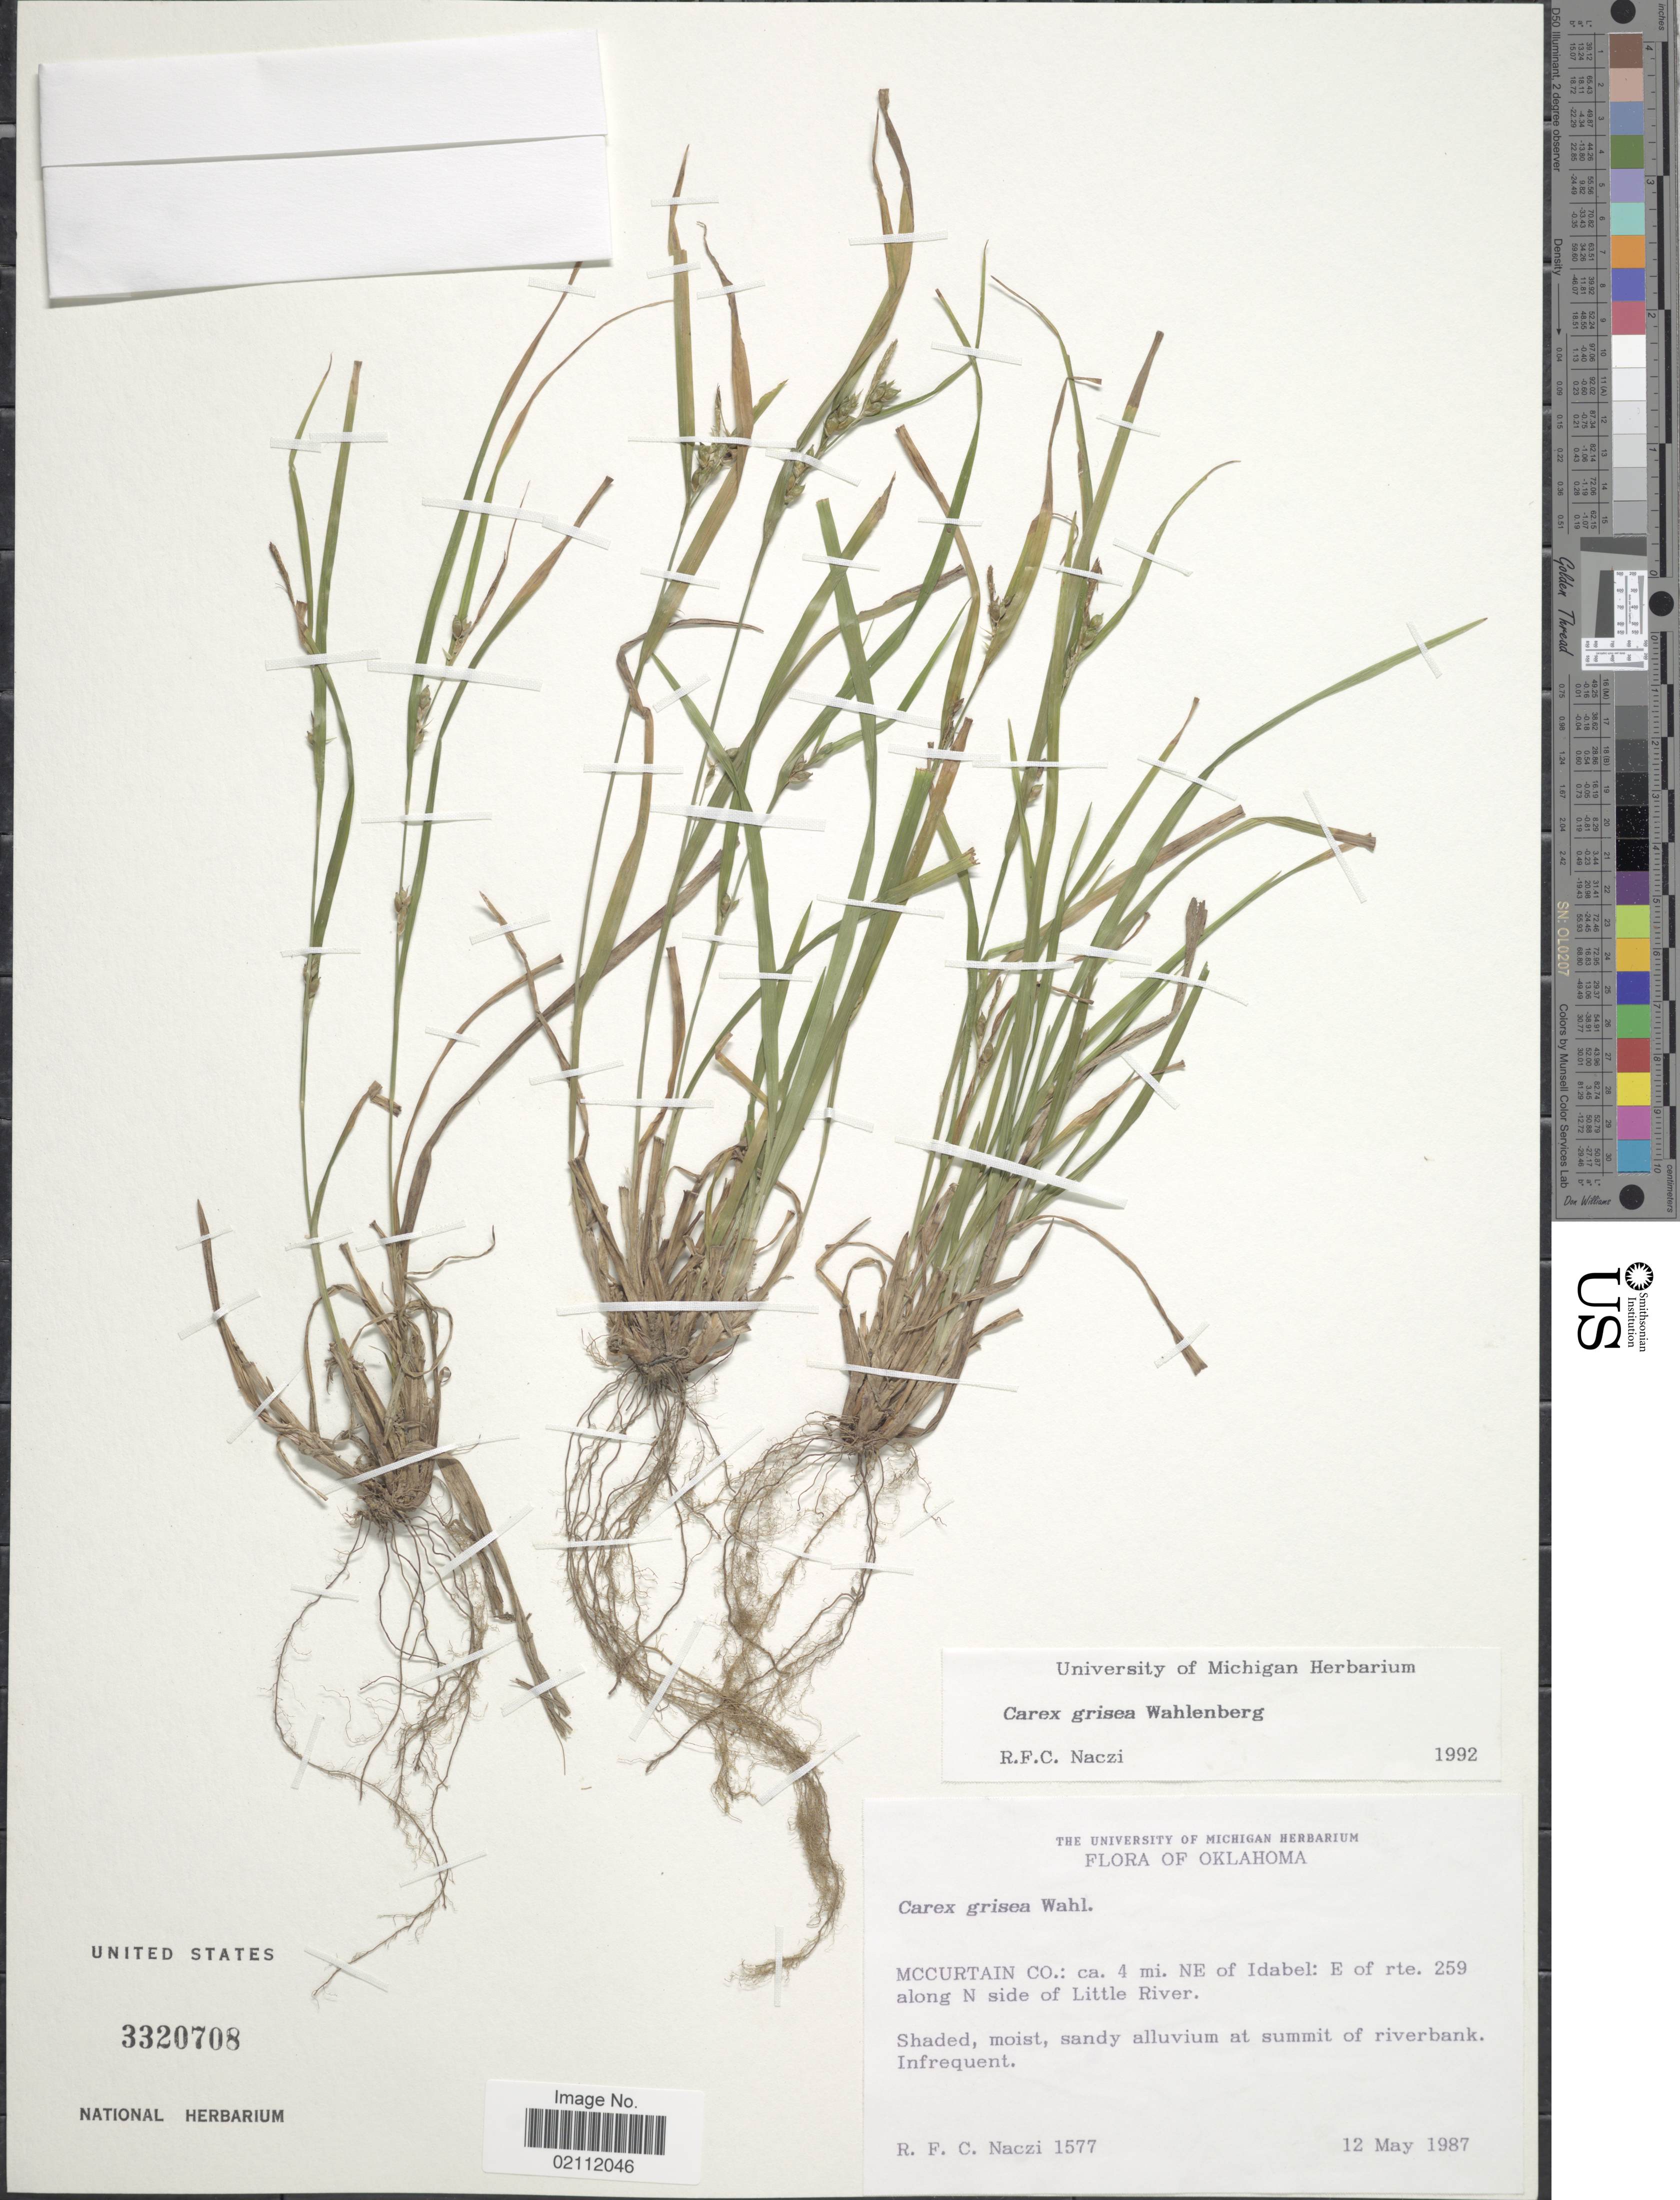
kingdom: Plantae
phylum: Tracheophyta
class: Liliopsida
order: Poales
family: Cyperaceae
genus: Carex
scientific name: Carex grisea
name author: Wahlenb.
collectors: R. F. C. Naczi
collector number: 1577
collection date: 1987-05-12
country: United States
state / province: Oklahoma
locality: McCurtain Co.: ca. 4 mi. NE of Idabel: E of rte. 259 along N side of Little River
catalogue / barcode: US 3320708